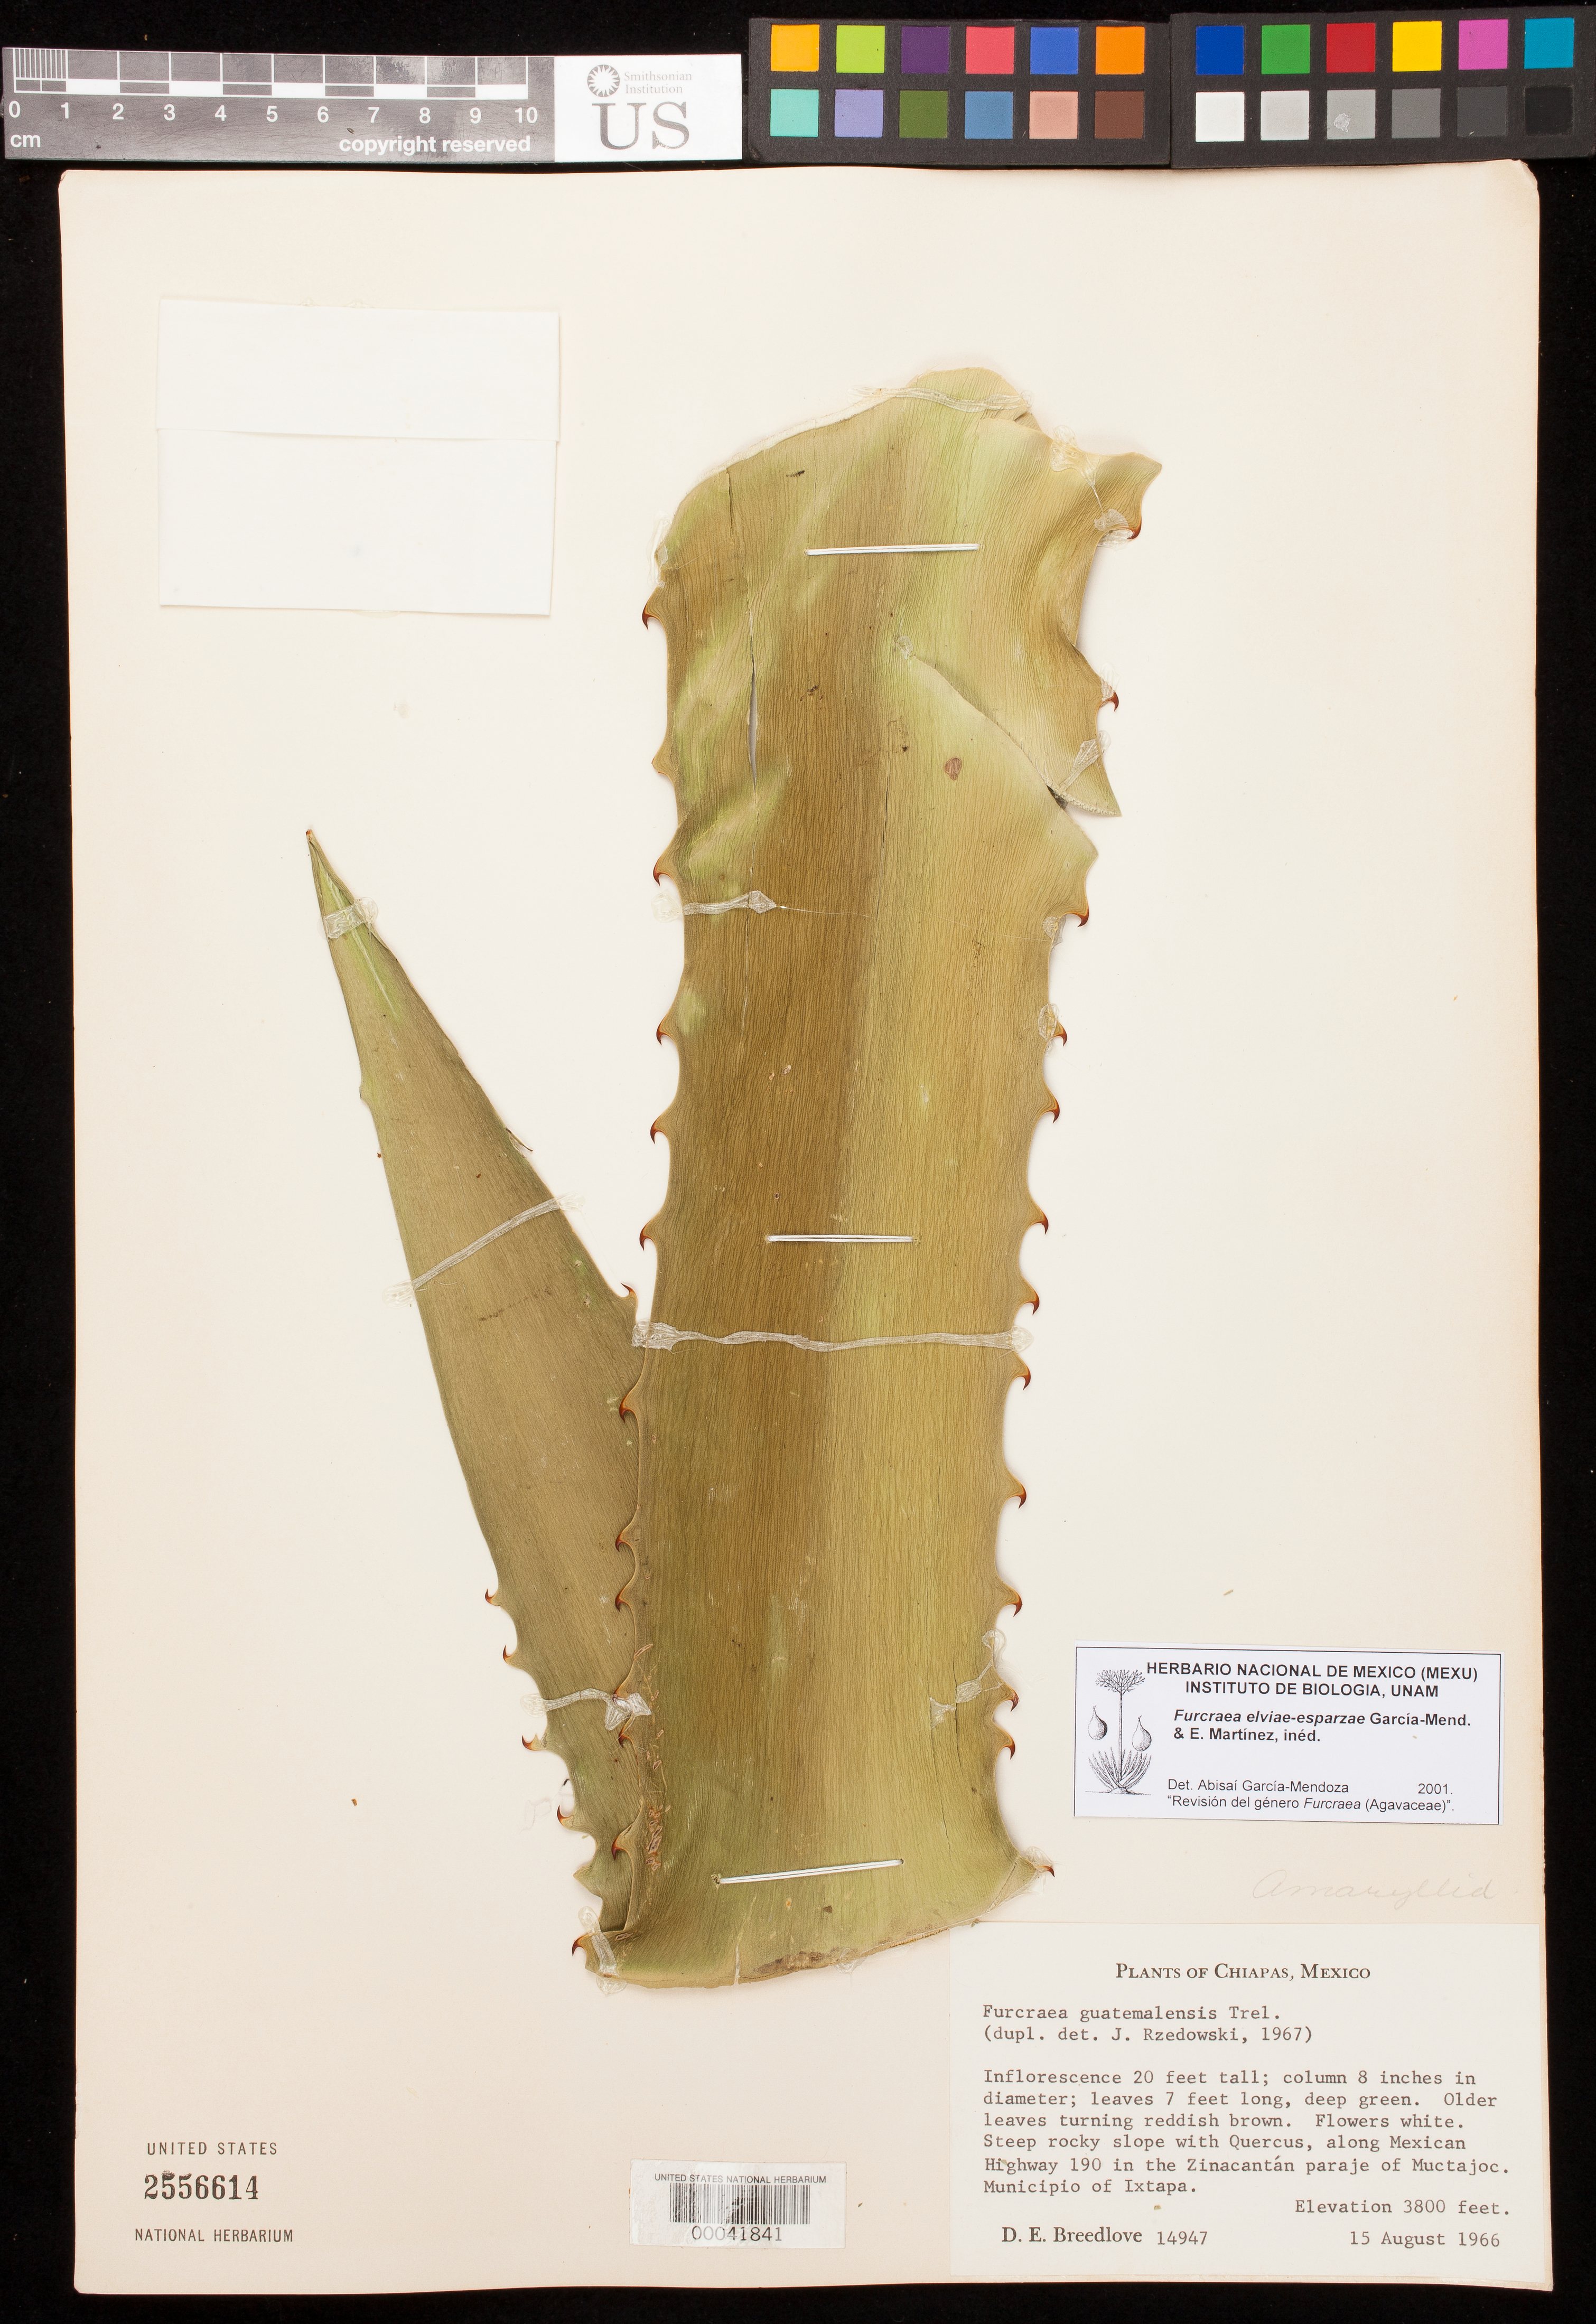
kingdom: Plantae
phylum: Tracheophyta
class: Liliopsida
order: Asparagales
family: Asparagaceae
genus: Furcraea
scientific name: Furcraea guatemalensis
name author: Trel.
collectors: D. E. Breedlove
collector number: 14947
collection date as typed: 15 Aug 1966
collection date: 1966-08-15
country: Mexico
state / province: Chiapas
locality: Ixtapa, along Mexican highway 190 in Zinacantán pareje of Muctajoc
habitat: Steep rocky slope with quercus.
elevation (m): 1158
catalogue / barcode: US 2556614